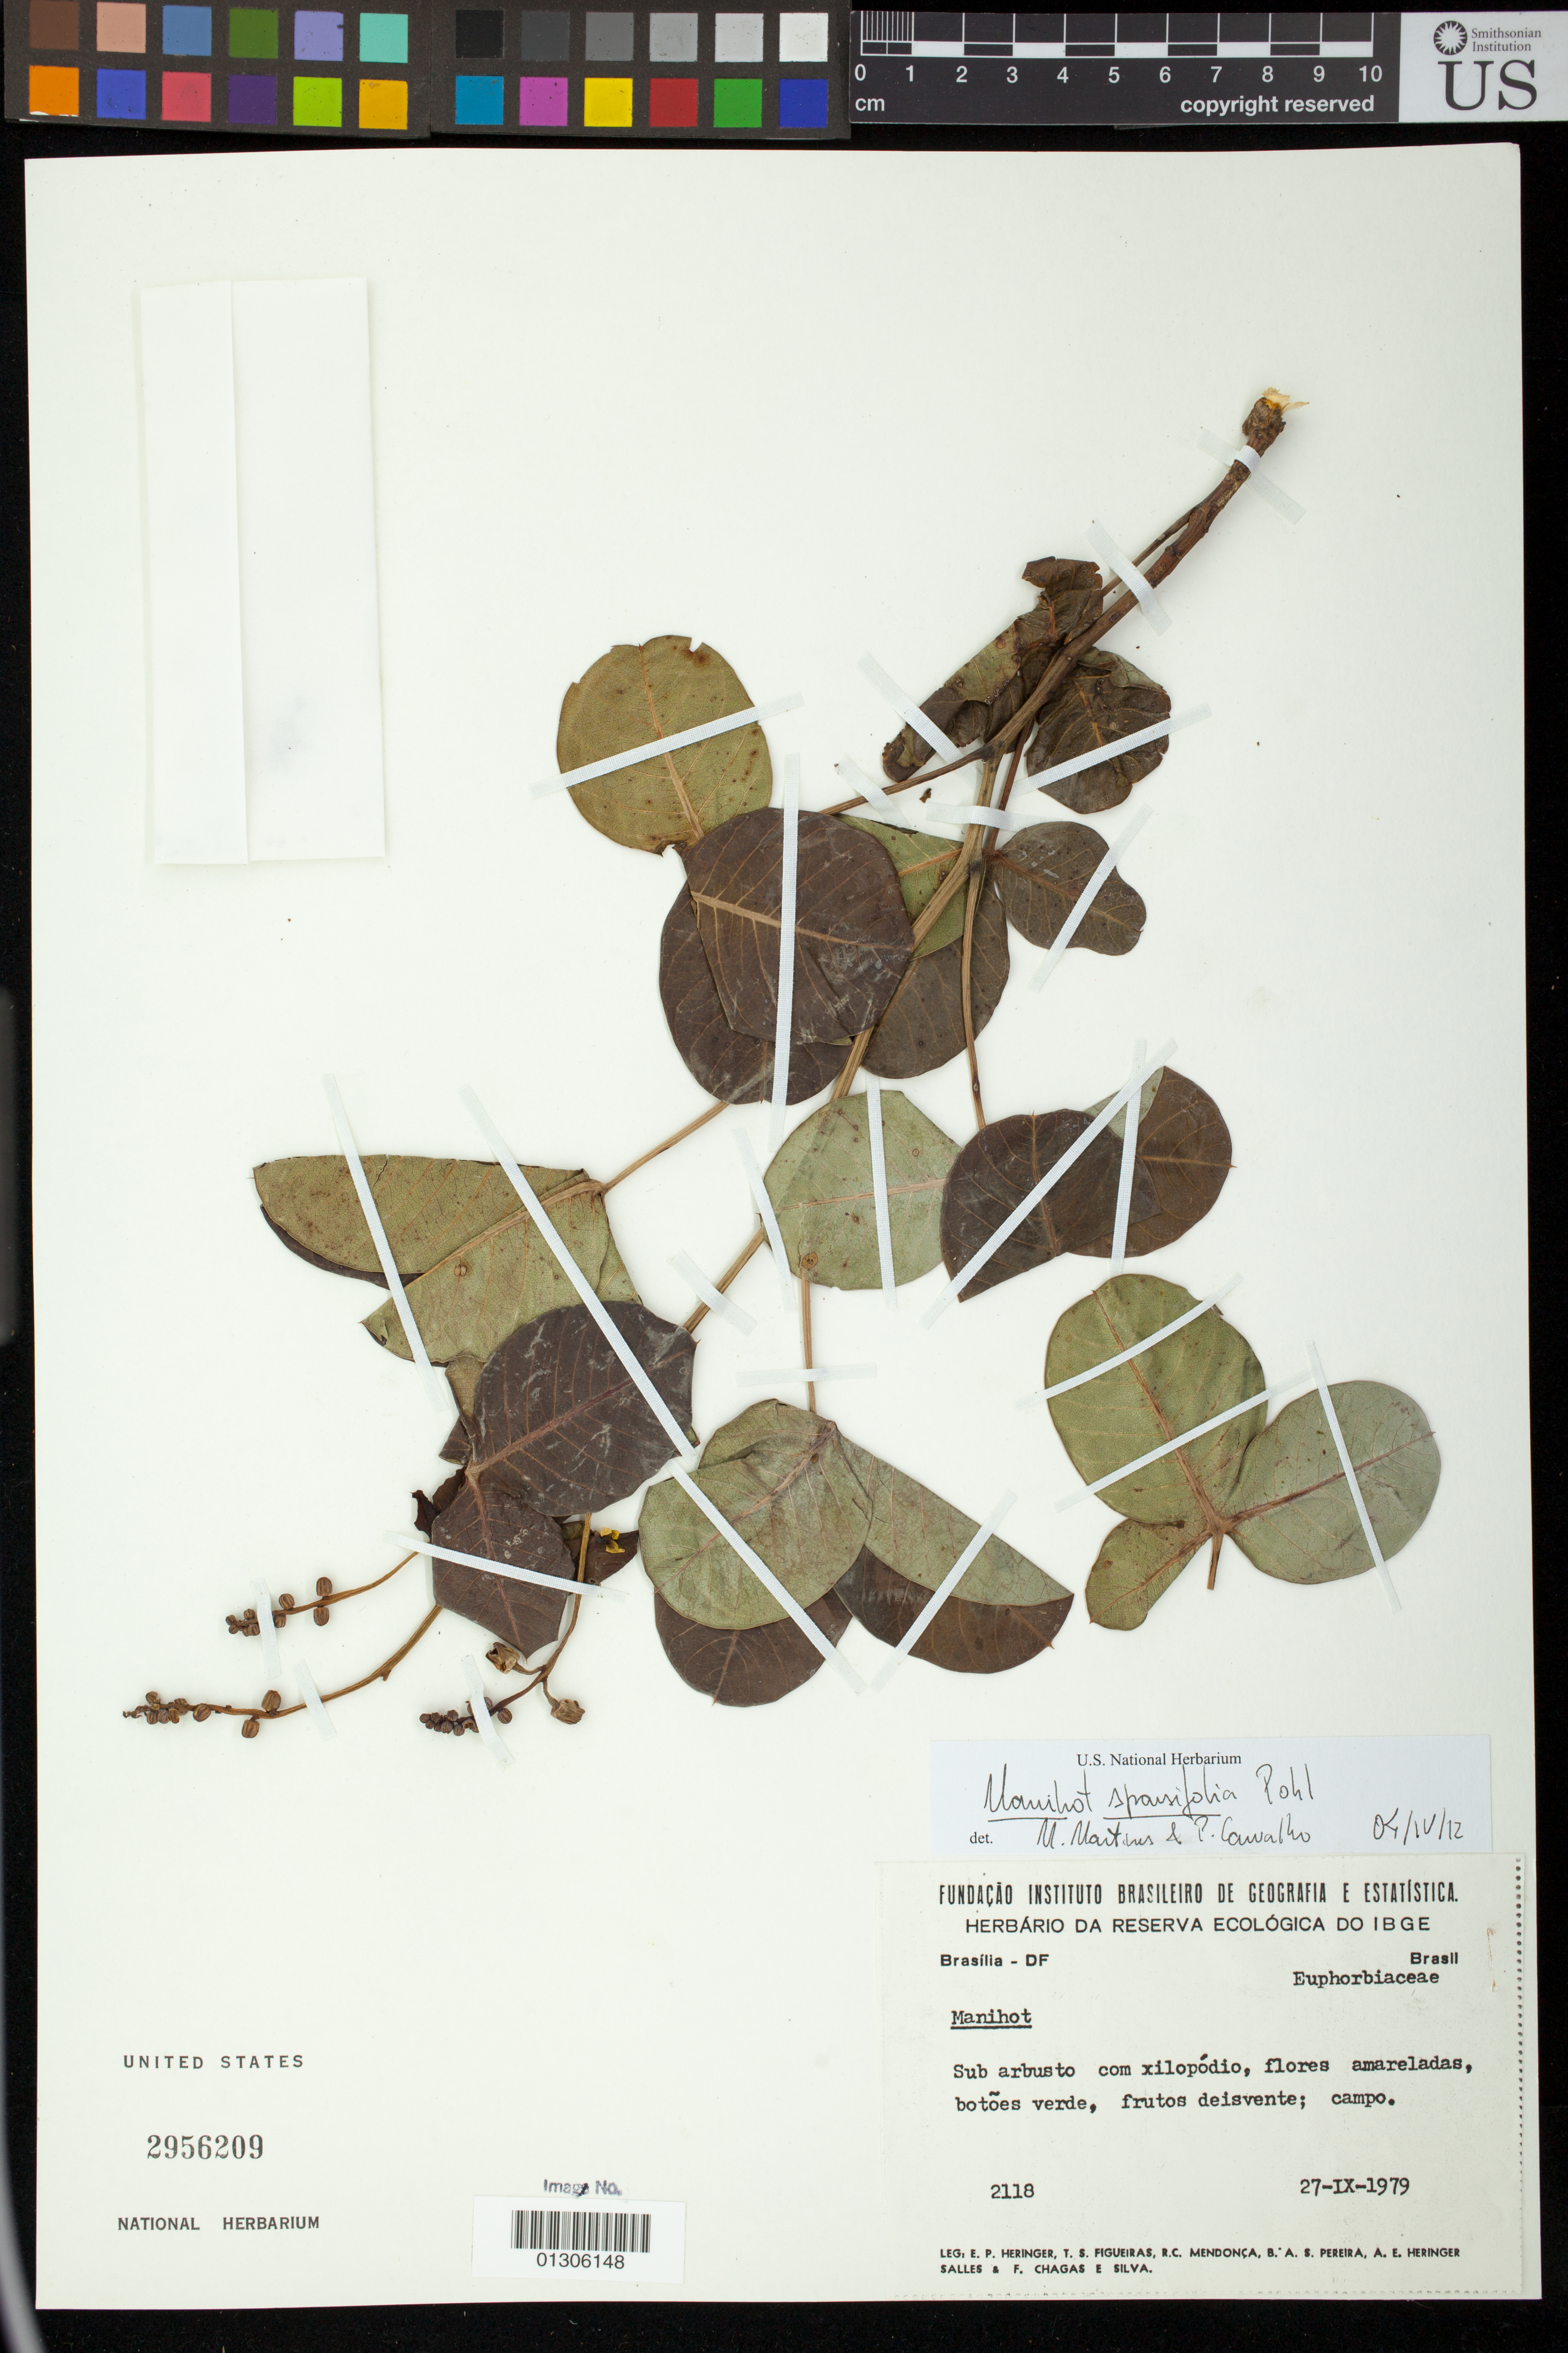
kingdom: Plantae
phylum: Tracheophyta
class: Magnoliopsida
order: Malpighiales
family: Euphorbiaceae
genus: Manihot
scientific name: Manihot sparsifolia subsp. sparsifolia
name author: Pohl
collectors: E. P. Heringer, T. S. Figueiras, R. C. Mendonça, B. A. S. Pereira, A. E. Heringer Salles & F. Chagas e Silva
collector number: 2118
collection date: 1979-09-27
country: Brazil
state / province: Distrito Federal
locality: Brasilia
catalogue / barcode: US 2956209